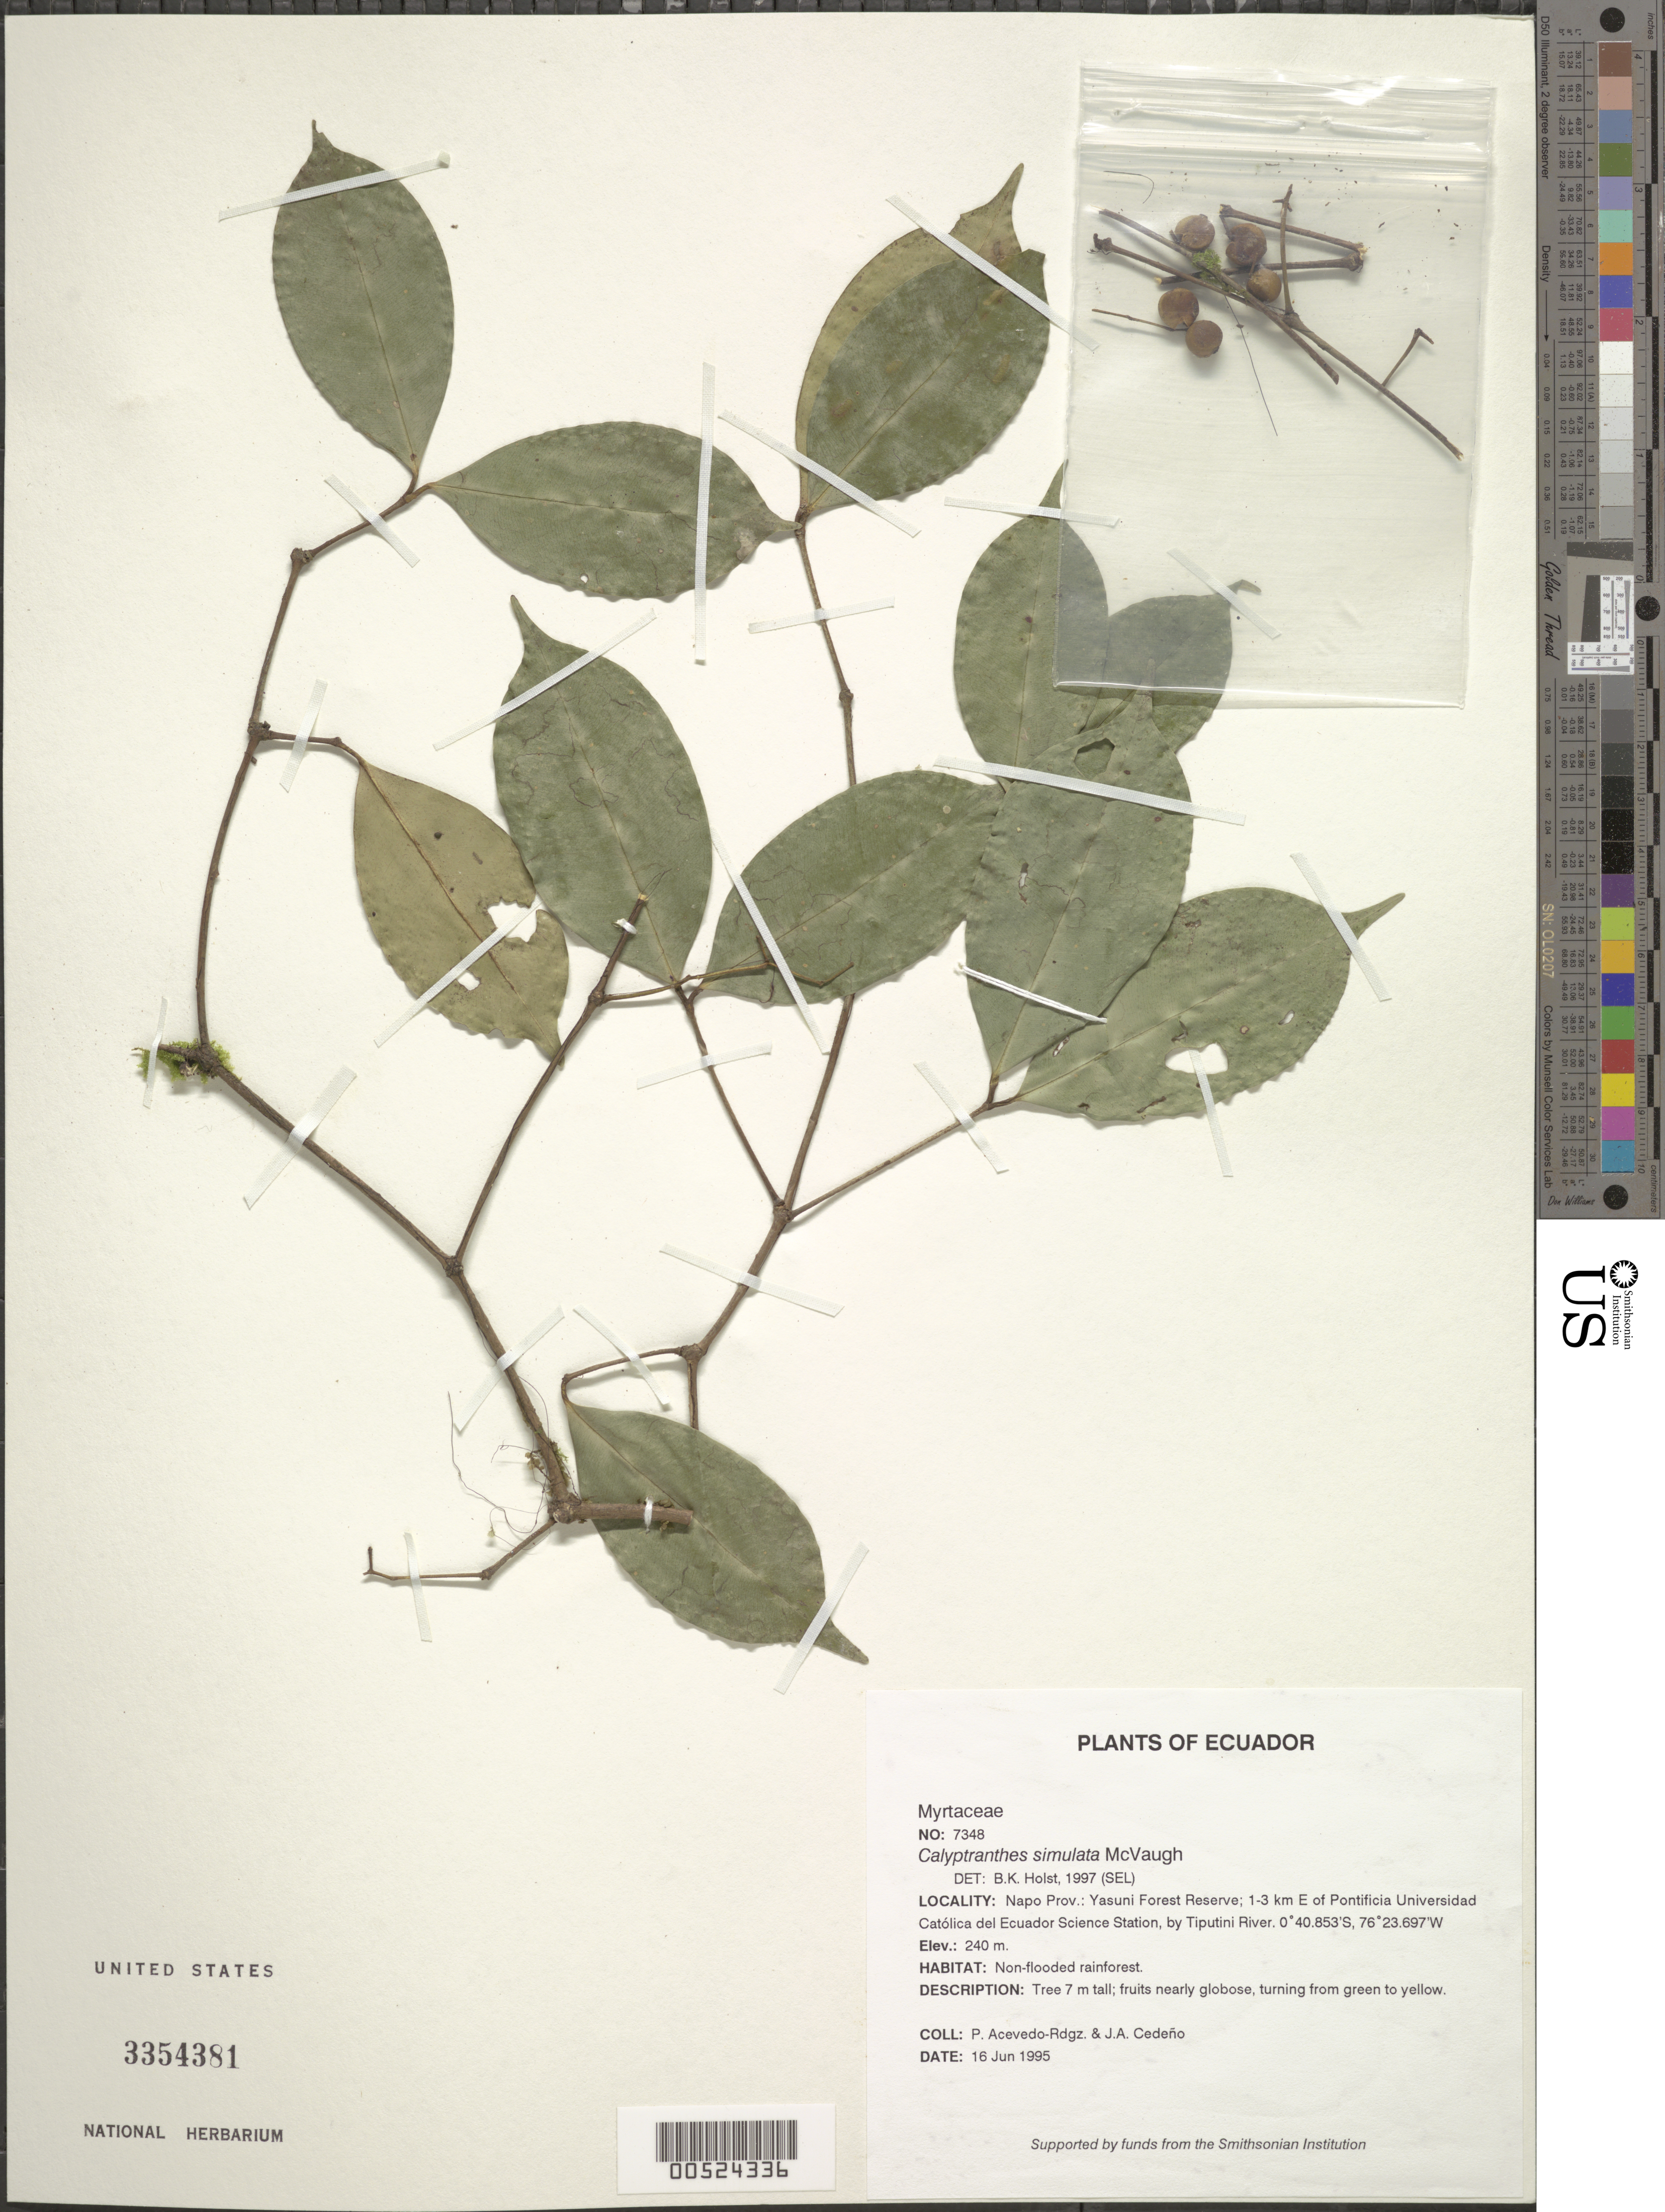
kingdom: Plantae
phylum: Tracheophyta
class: Magnoliopsida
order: Myrtales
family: Myrtaceae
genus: Myrcia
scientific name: Myrcia simulata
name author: (McVaugh) A.R. Lourenço & Parra-Os.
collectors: P. Acevedo-Rodr. & J. A. Cedeño M.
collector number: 7348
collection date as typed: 16 Jun 1995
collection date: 1995-06-16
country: Ecuador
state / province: Napo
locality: Napo Prov.: Yasuni Forest Reserve; 1-3 km E of Pontificia Universidad Católica del Ecuador Science Station by Tiputini River.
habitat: Non-flooded rainforest.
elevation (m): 240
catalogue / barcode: US 3354381